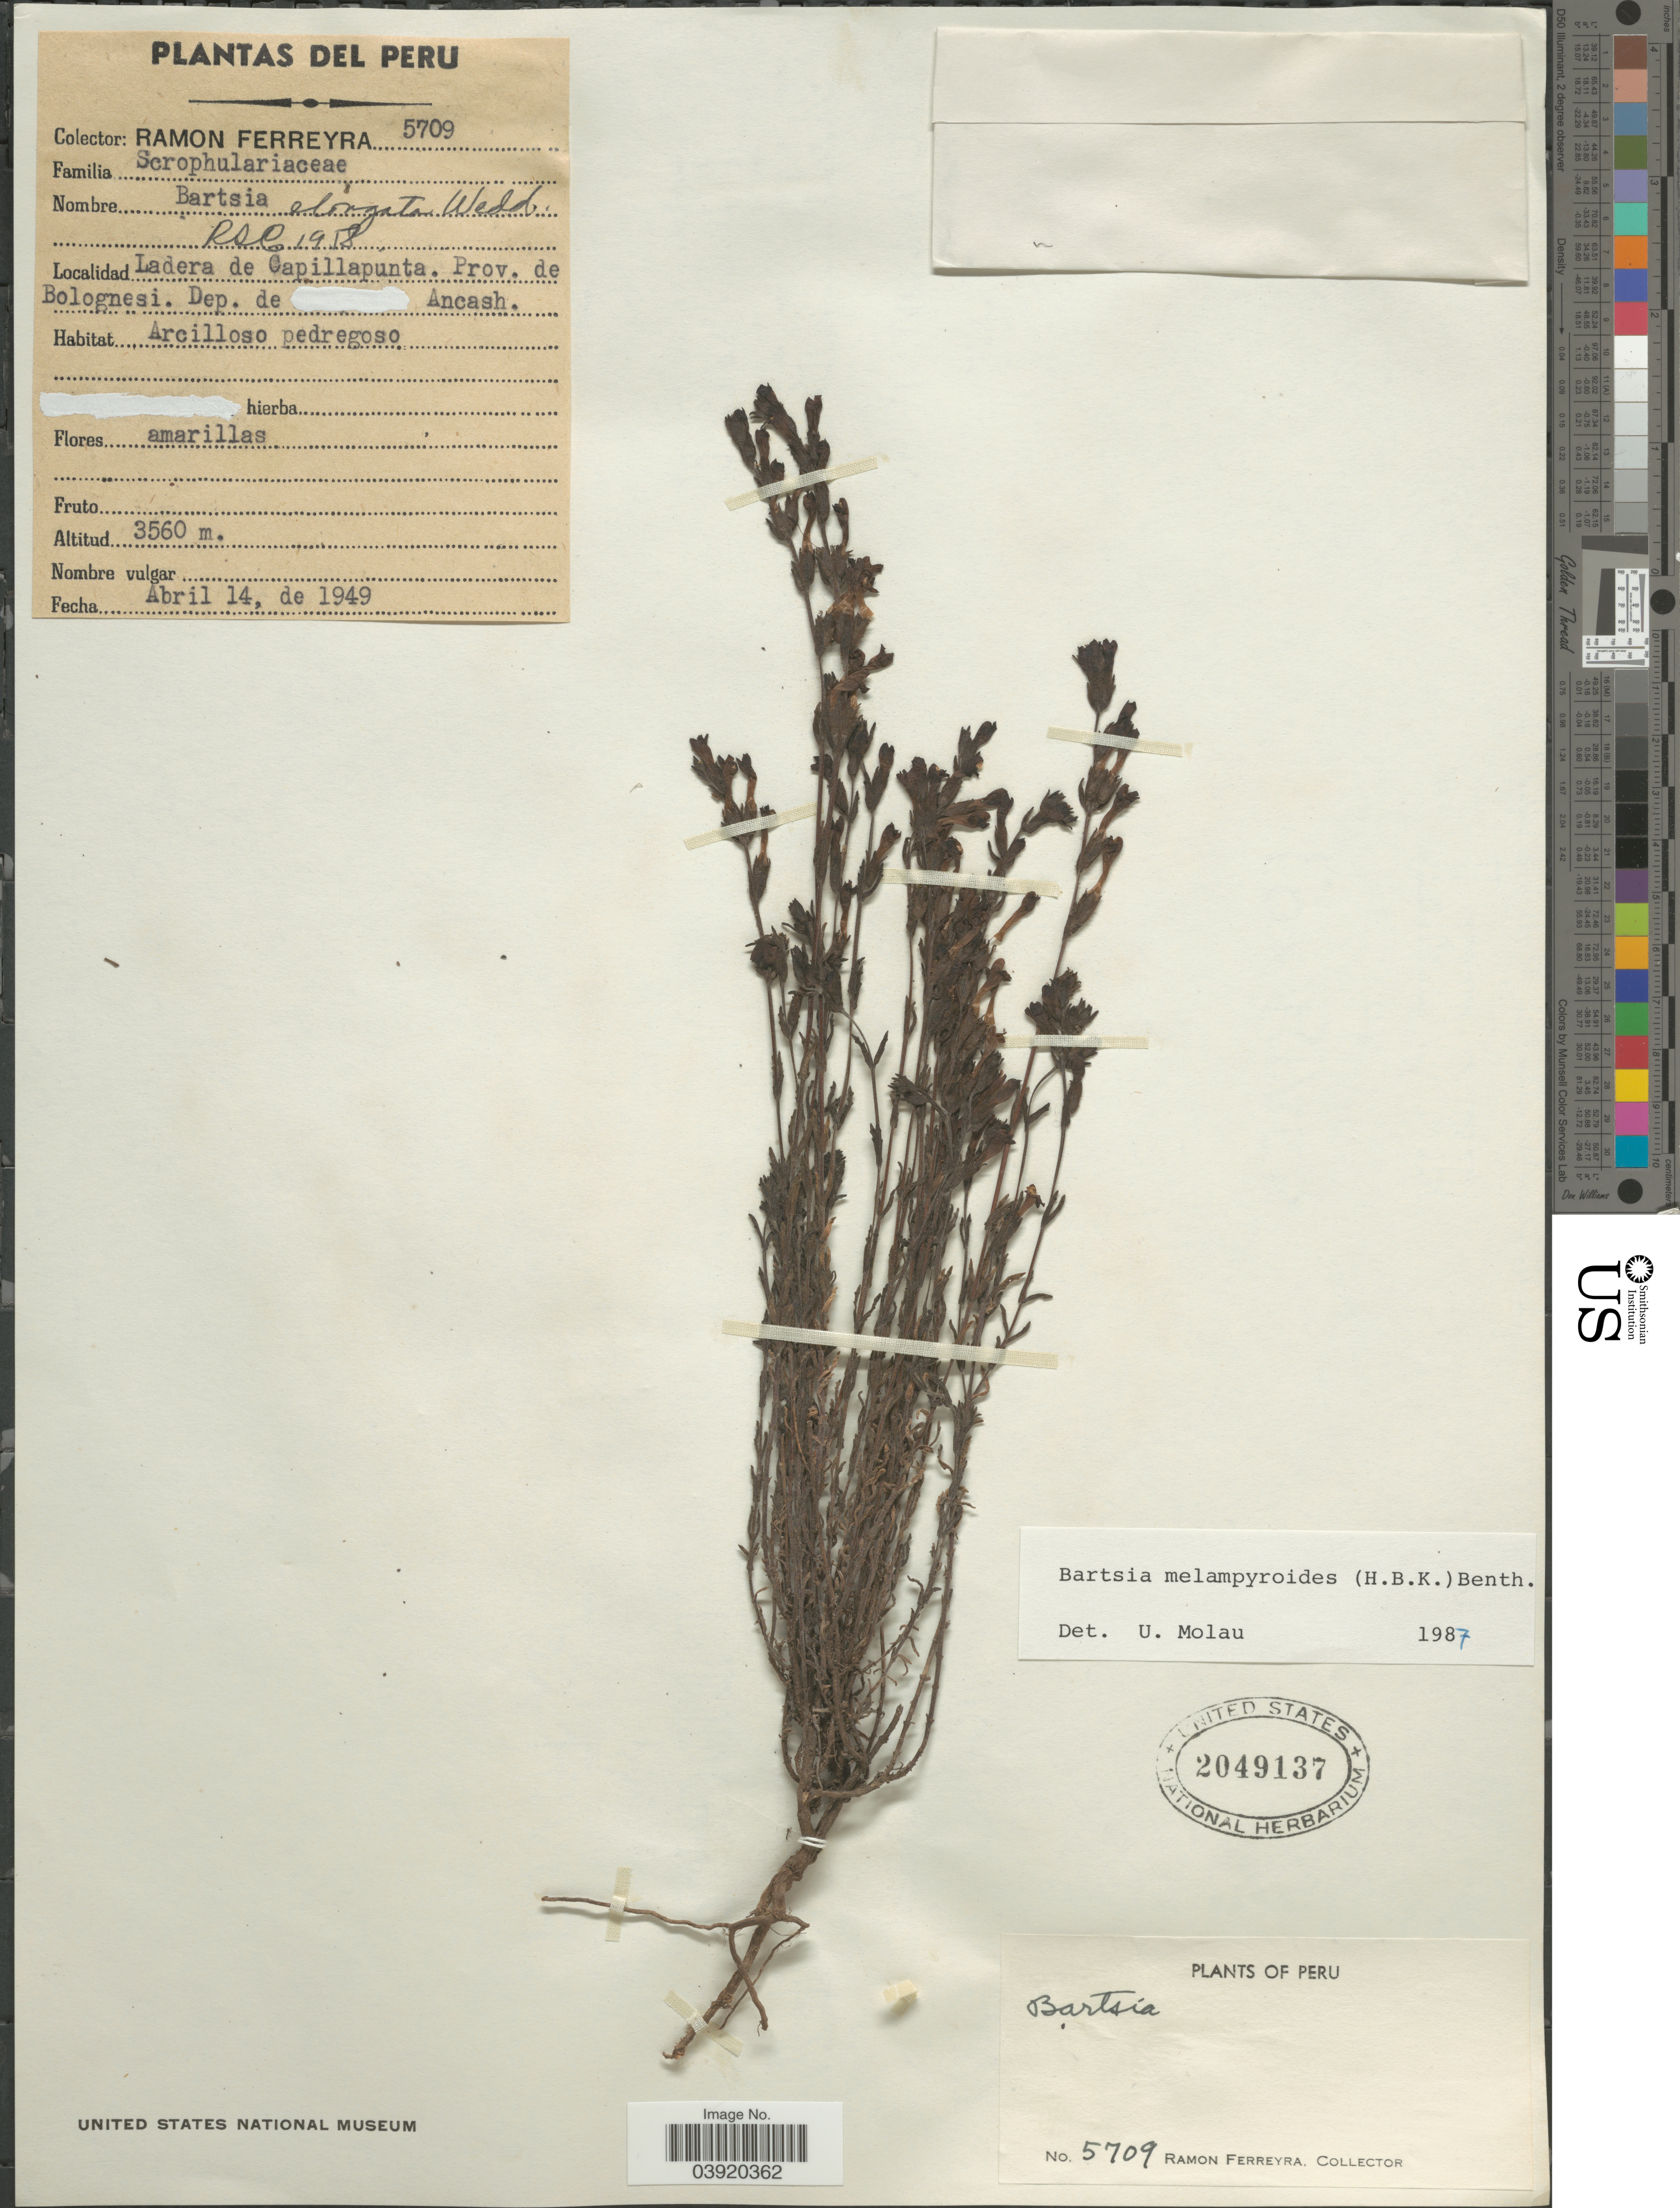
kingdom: Plantae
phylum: Tracheophyta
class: Magnoliopsida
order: Lamiales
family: Orobanchaceae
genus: Bartsia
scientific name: Bartsia melampyroides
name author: (Kunth) Benth.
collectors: R. A. Ferreyra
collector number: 5709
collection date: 1949-04-14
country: Peru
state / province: Ancash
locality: Ladera de Capillapunta. Prov. de Bolognesi. Dep. de Ancash.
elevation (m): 3560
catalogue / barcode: US 2049137